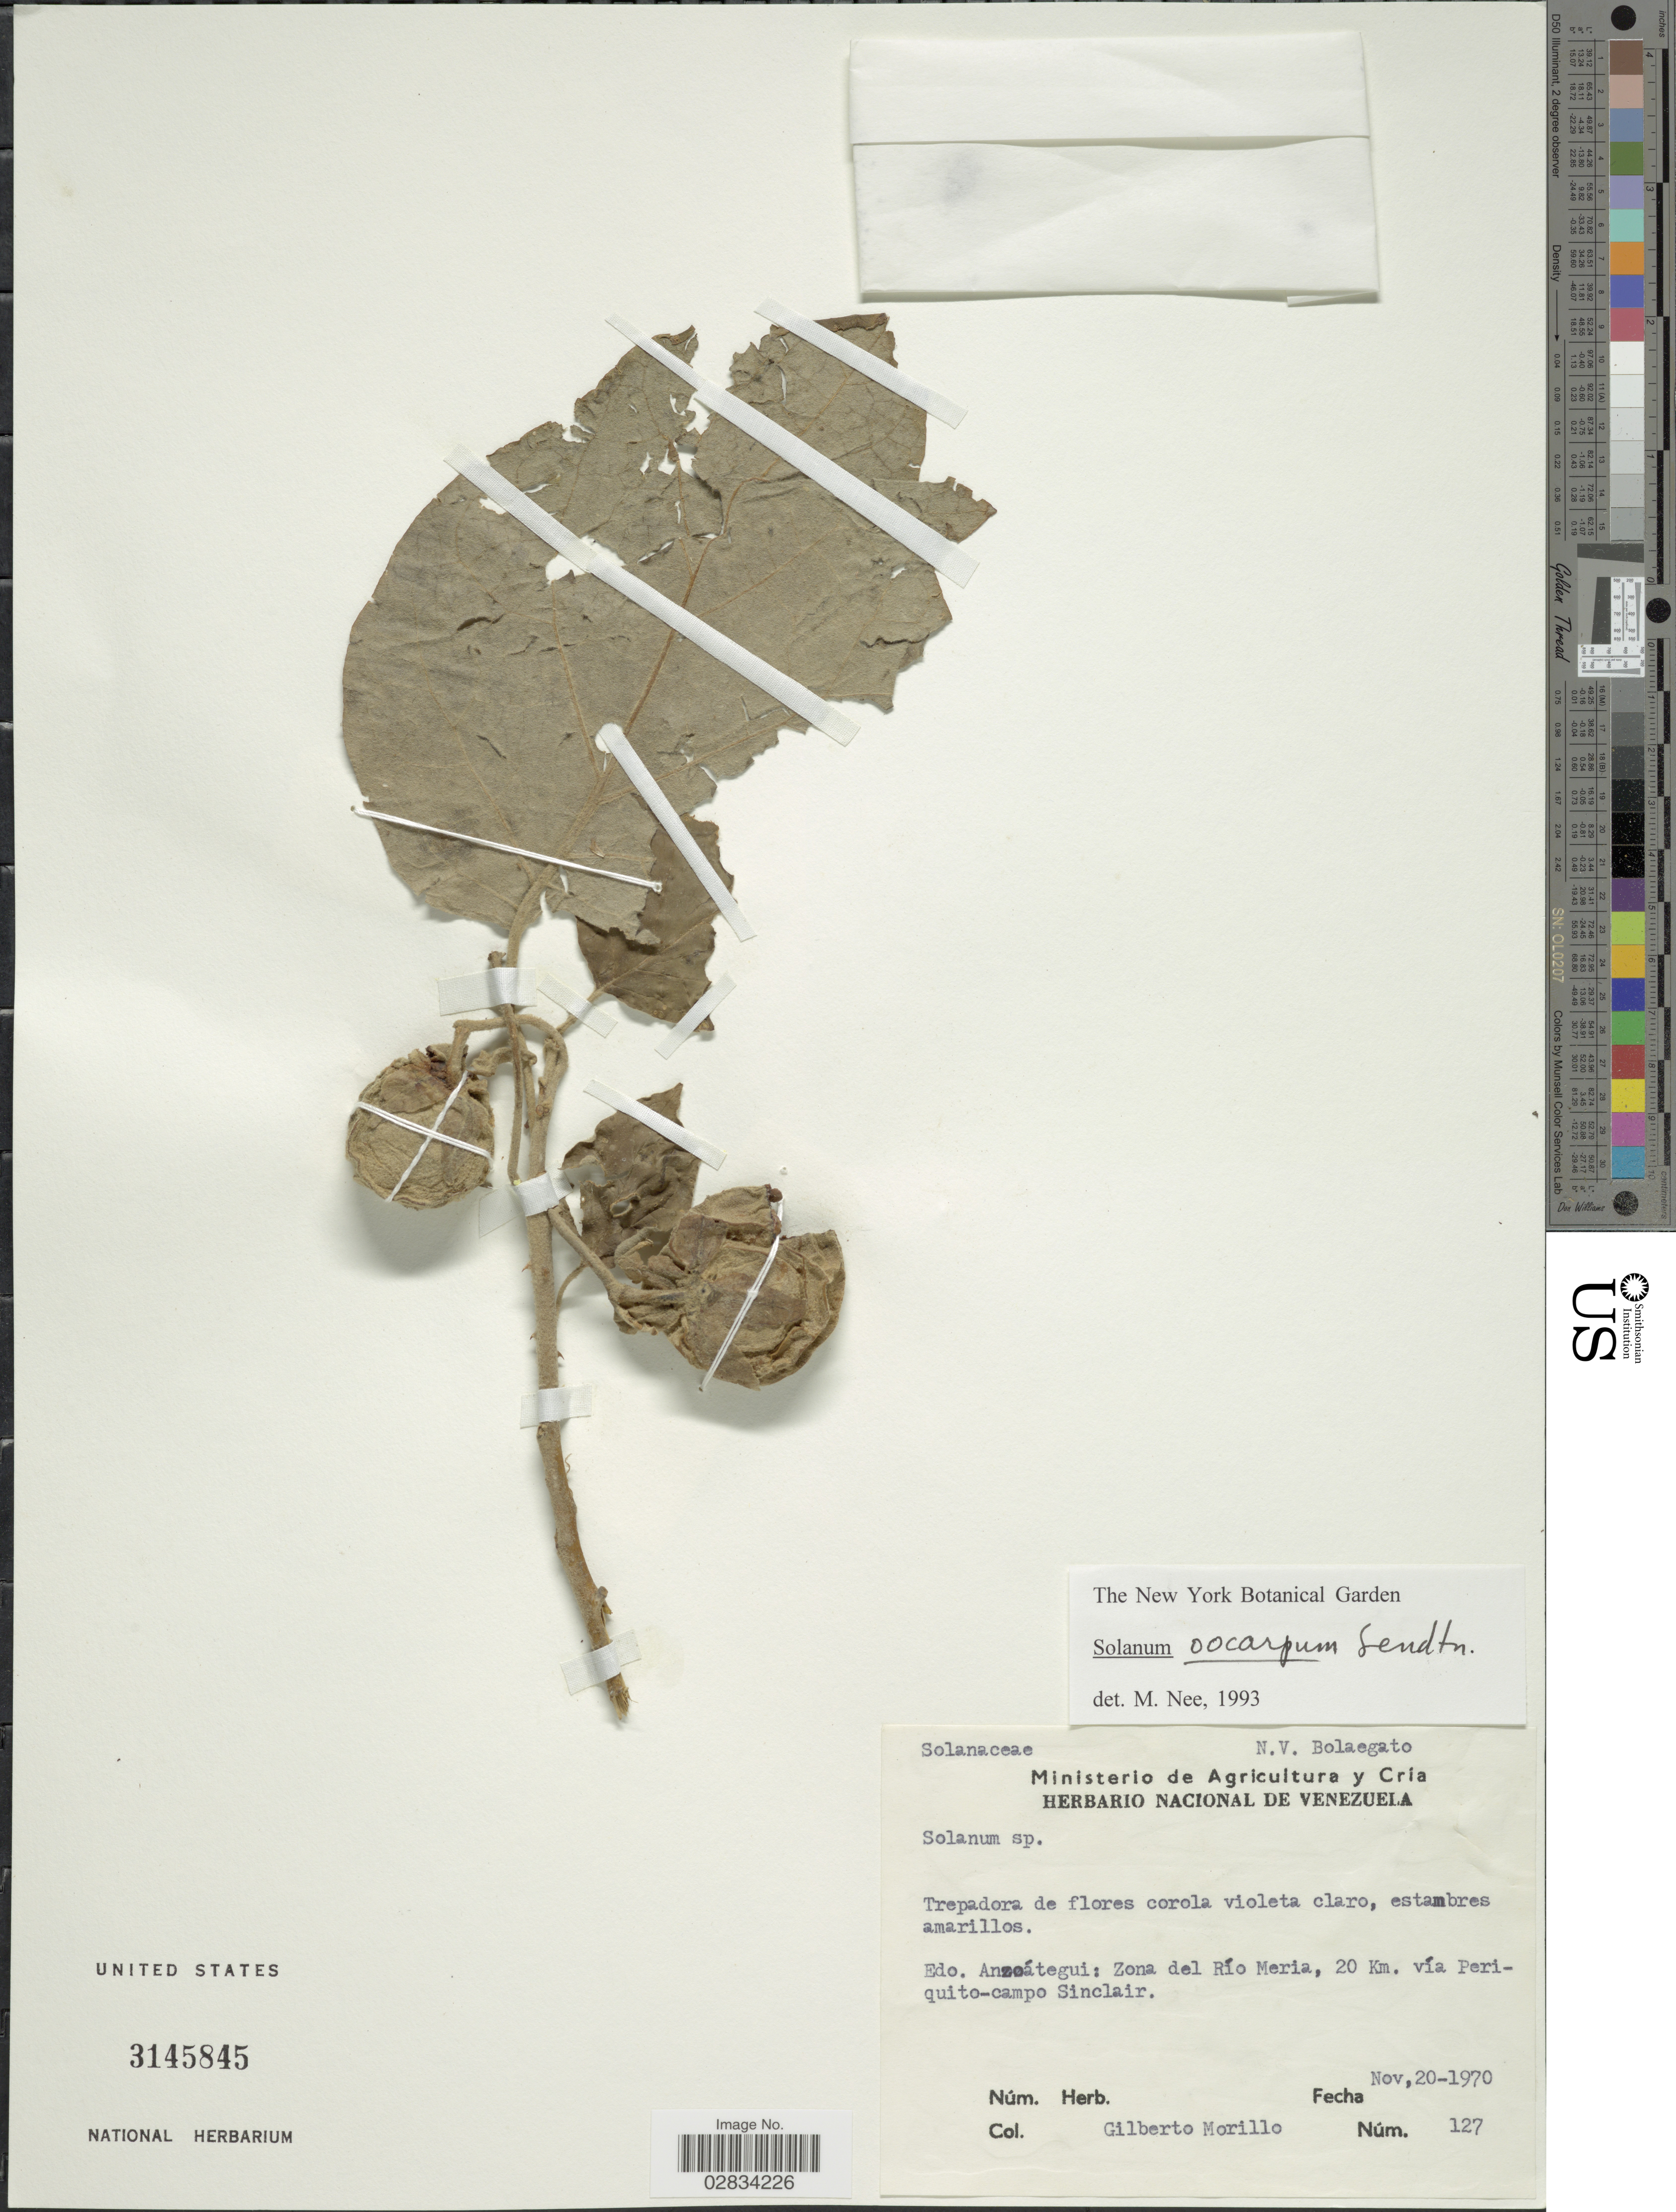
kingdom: Plantae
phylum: Tracheophyta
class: Magnoliopsida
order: Solanales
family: Solanaceae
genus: Solanum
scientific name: Solanum oocarpum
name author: Sendtn.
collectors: G. Morillo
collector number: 127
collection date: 1970-11-20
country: Venezuela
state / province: Anzoategui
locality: Zona del Río Meria, 20 Km. vía Periquito-campo Sinclair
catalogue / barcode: US 3145845